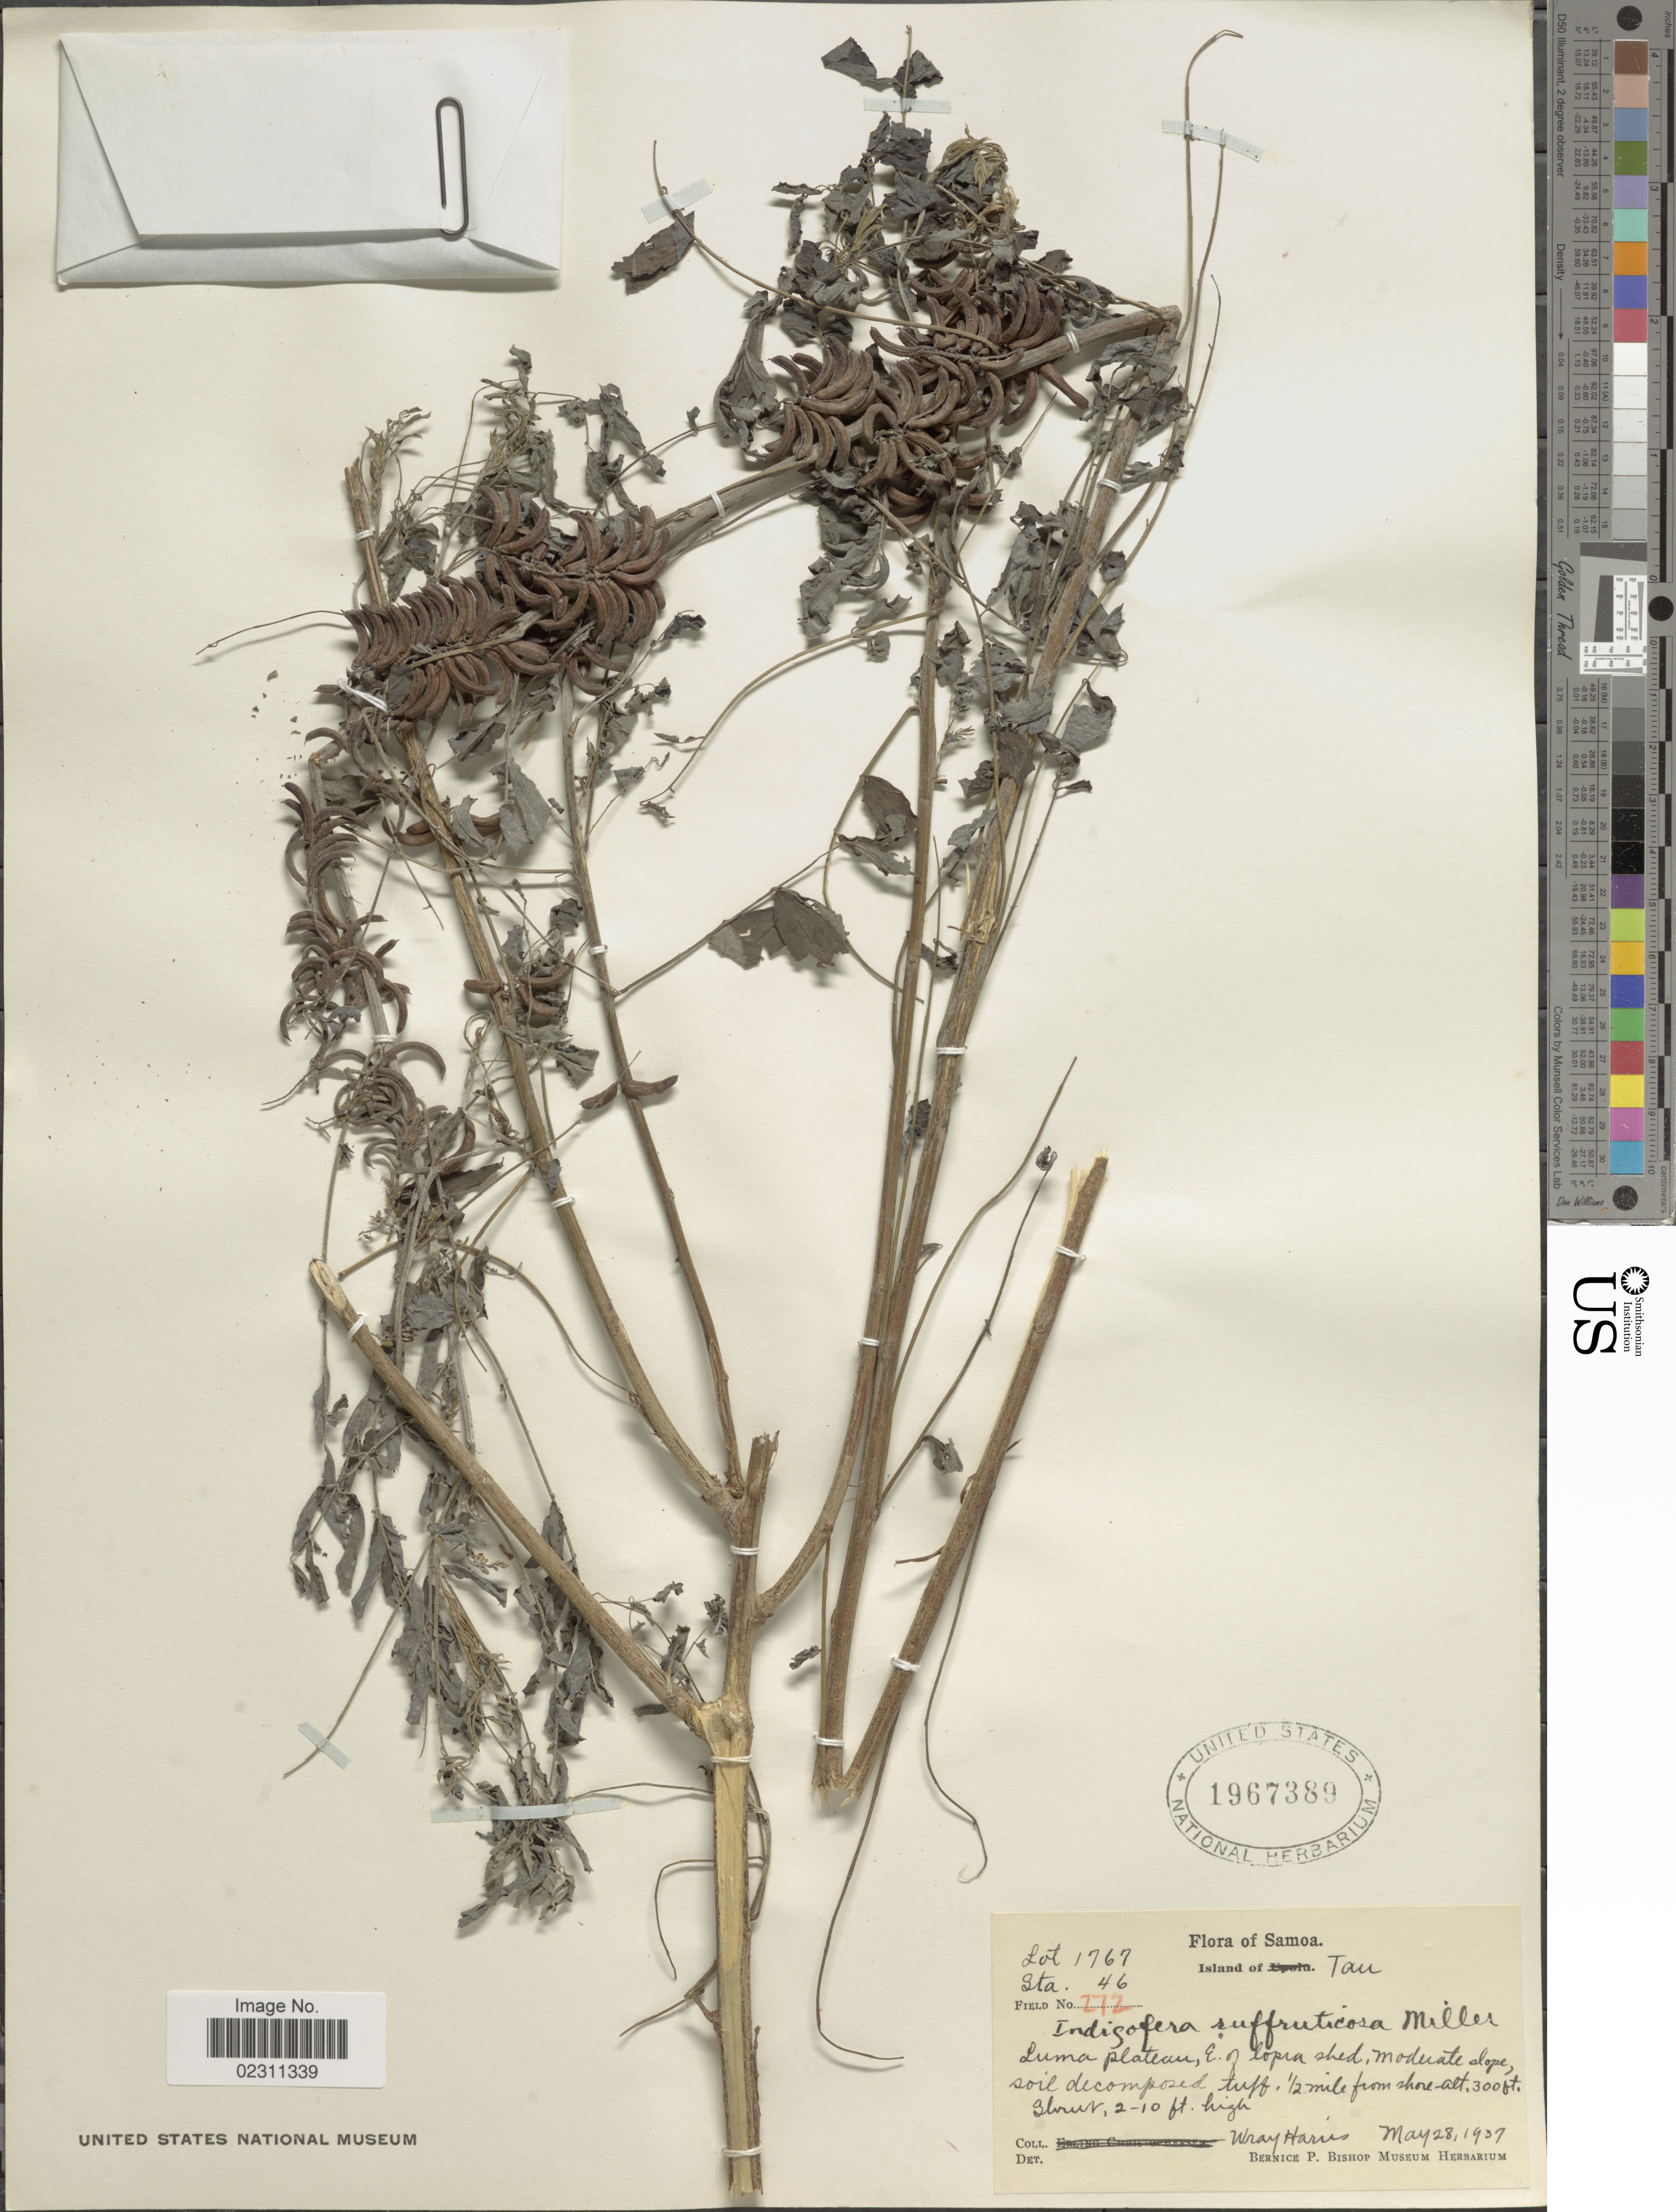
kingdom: Plantae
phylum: Tracheophyta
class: Magnoliopsida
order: Fabales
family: Fabaceae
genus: Indigofera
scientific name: Indigofera suffruticosa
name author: Mill.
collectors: W. Harris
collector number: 272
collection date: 1937-05-28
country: American Samoa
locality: Island of Tau. Luma plateau, E. of lopia [interpreted] shed, Moduate slope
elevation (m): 91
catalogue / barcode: US 1967389